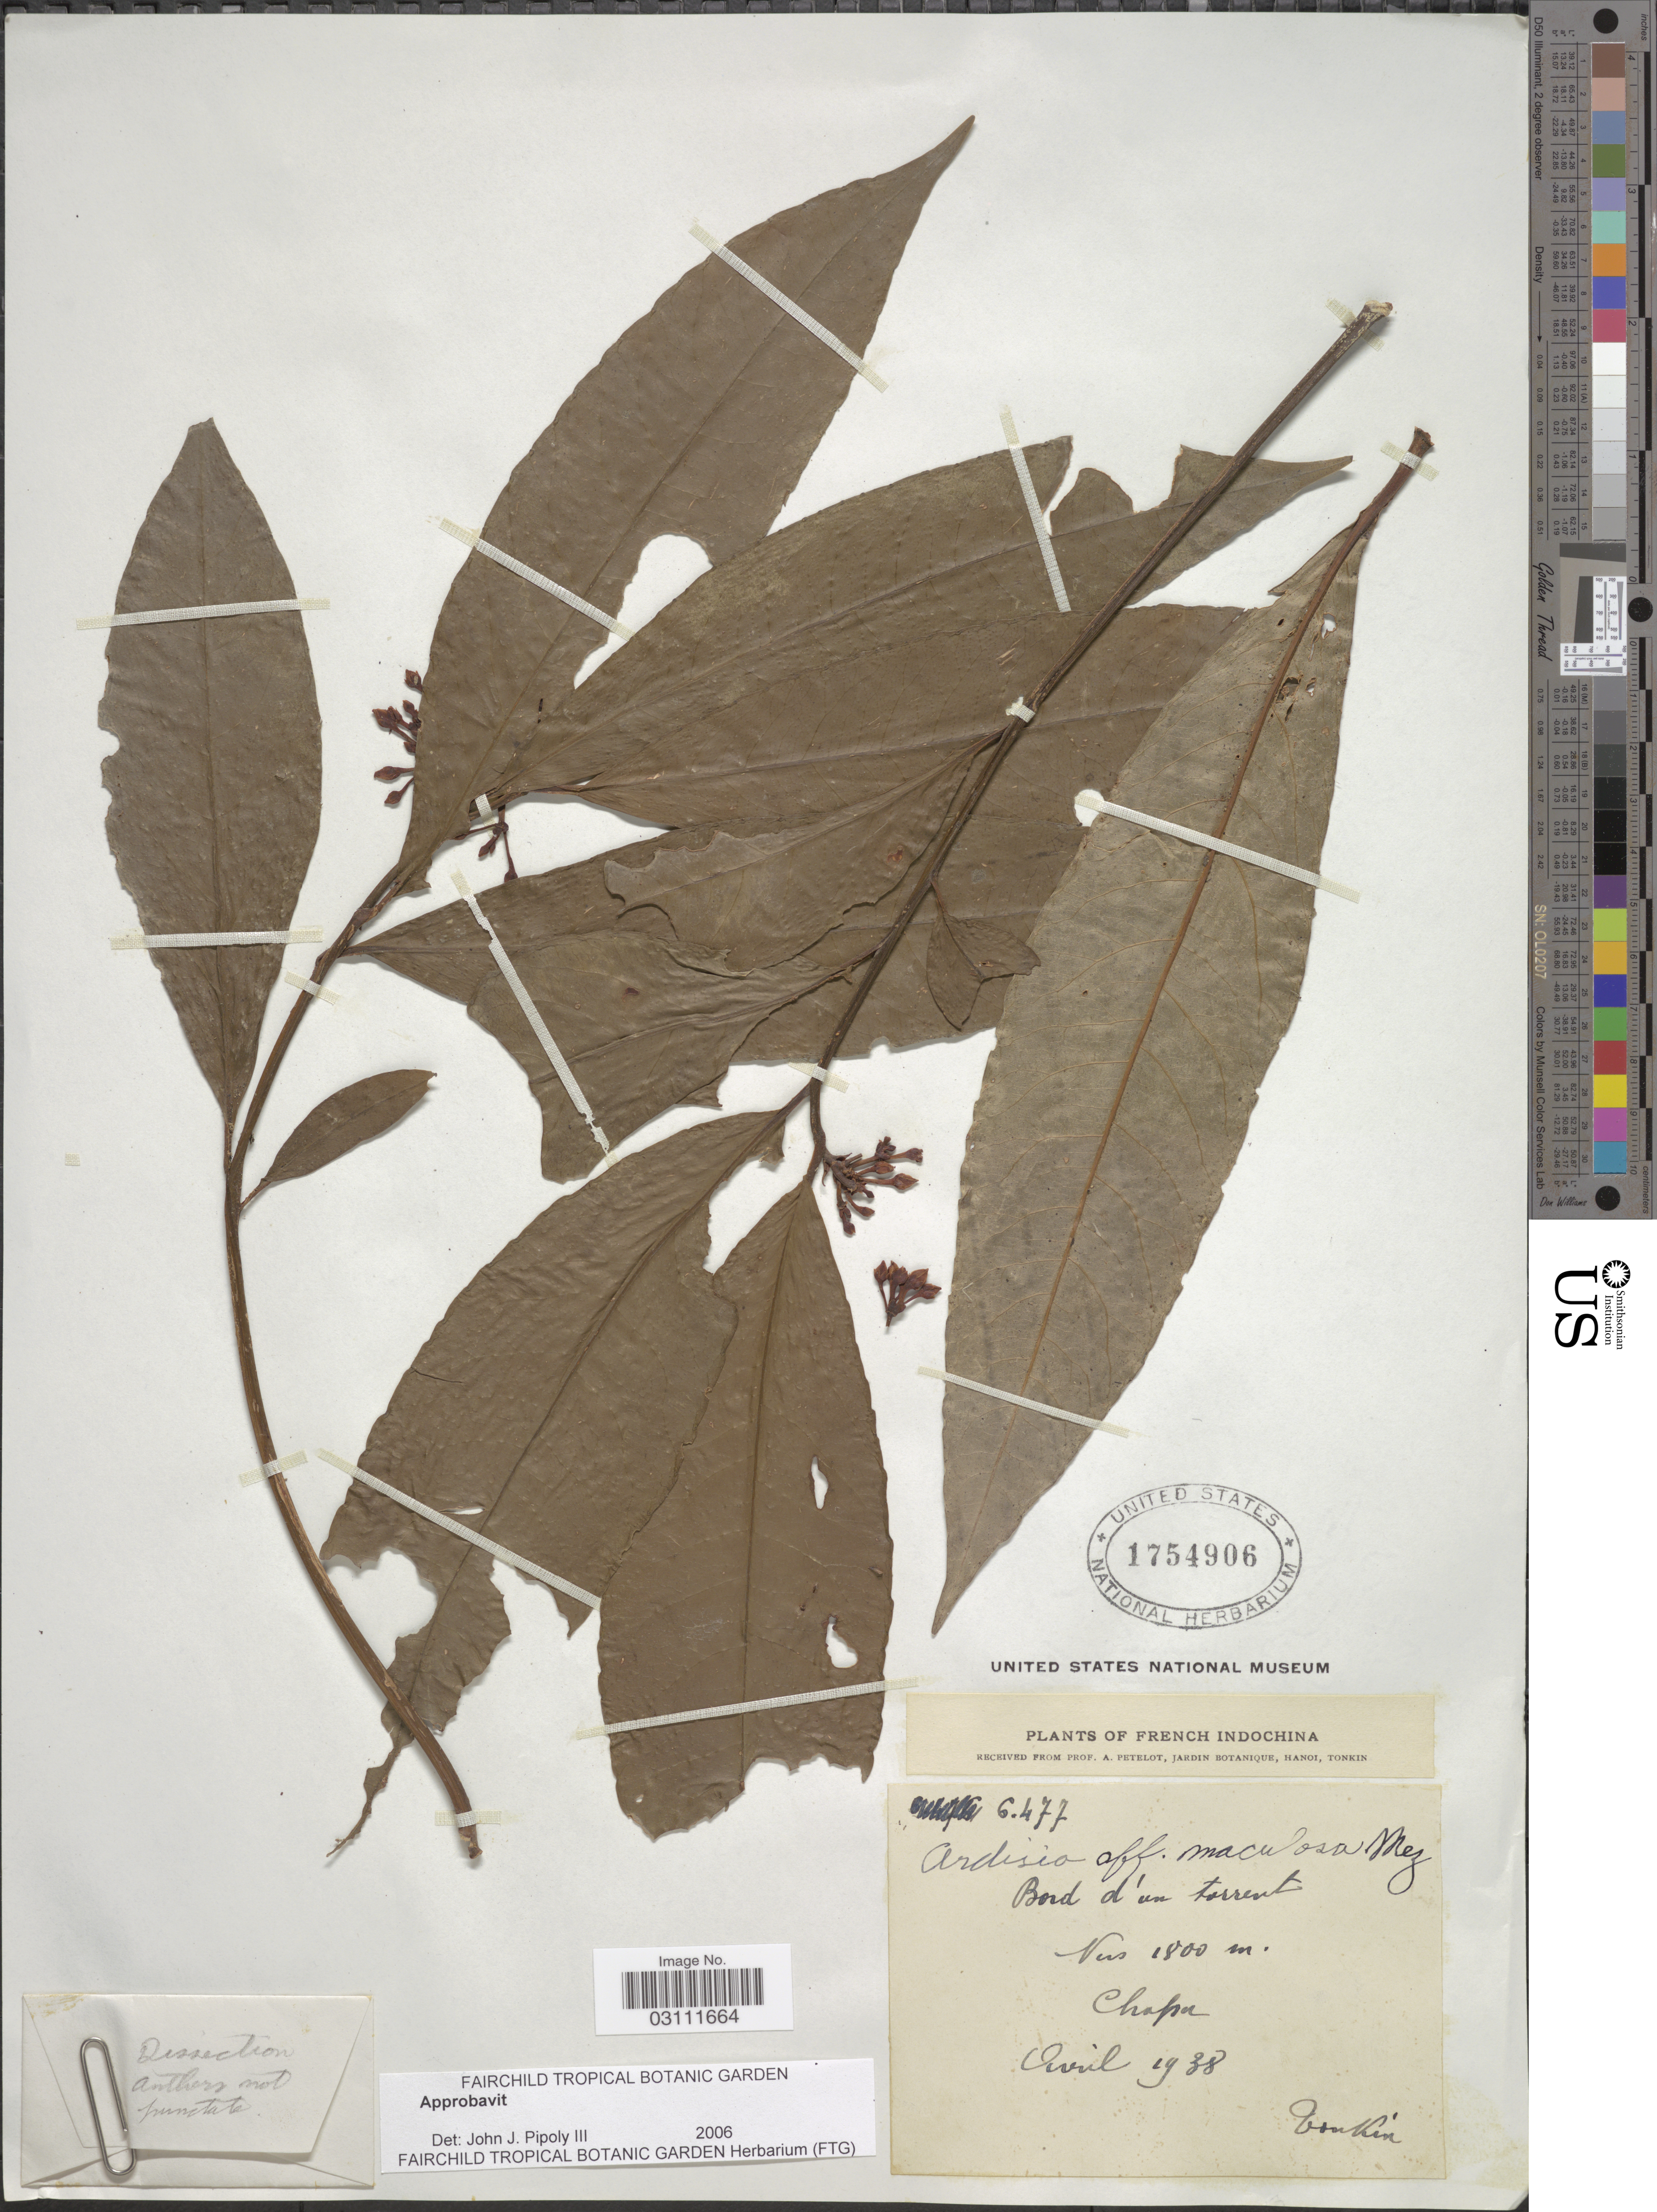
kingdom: Plantae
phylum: Tracheophyta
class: Magnoliopsida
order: Ericales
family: Primulaceae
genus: Ardisia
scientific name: Ardisia maculosa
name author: Mez in Engl.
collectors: A. Petelot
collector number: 6477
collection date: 1938-04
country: Vietnam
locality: Bord d'un torrent, Chapa.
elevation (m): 1800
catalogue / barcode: US 1754906